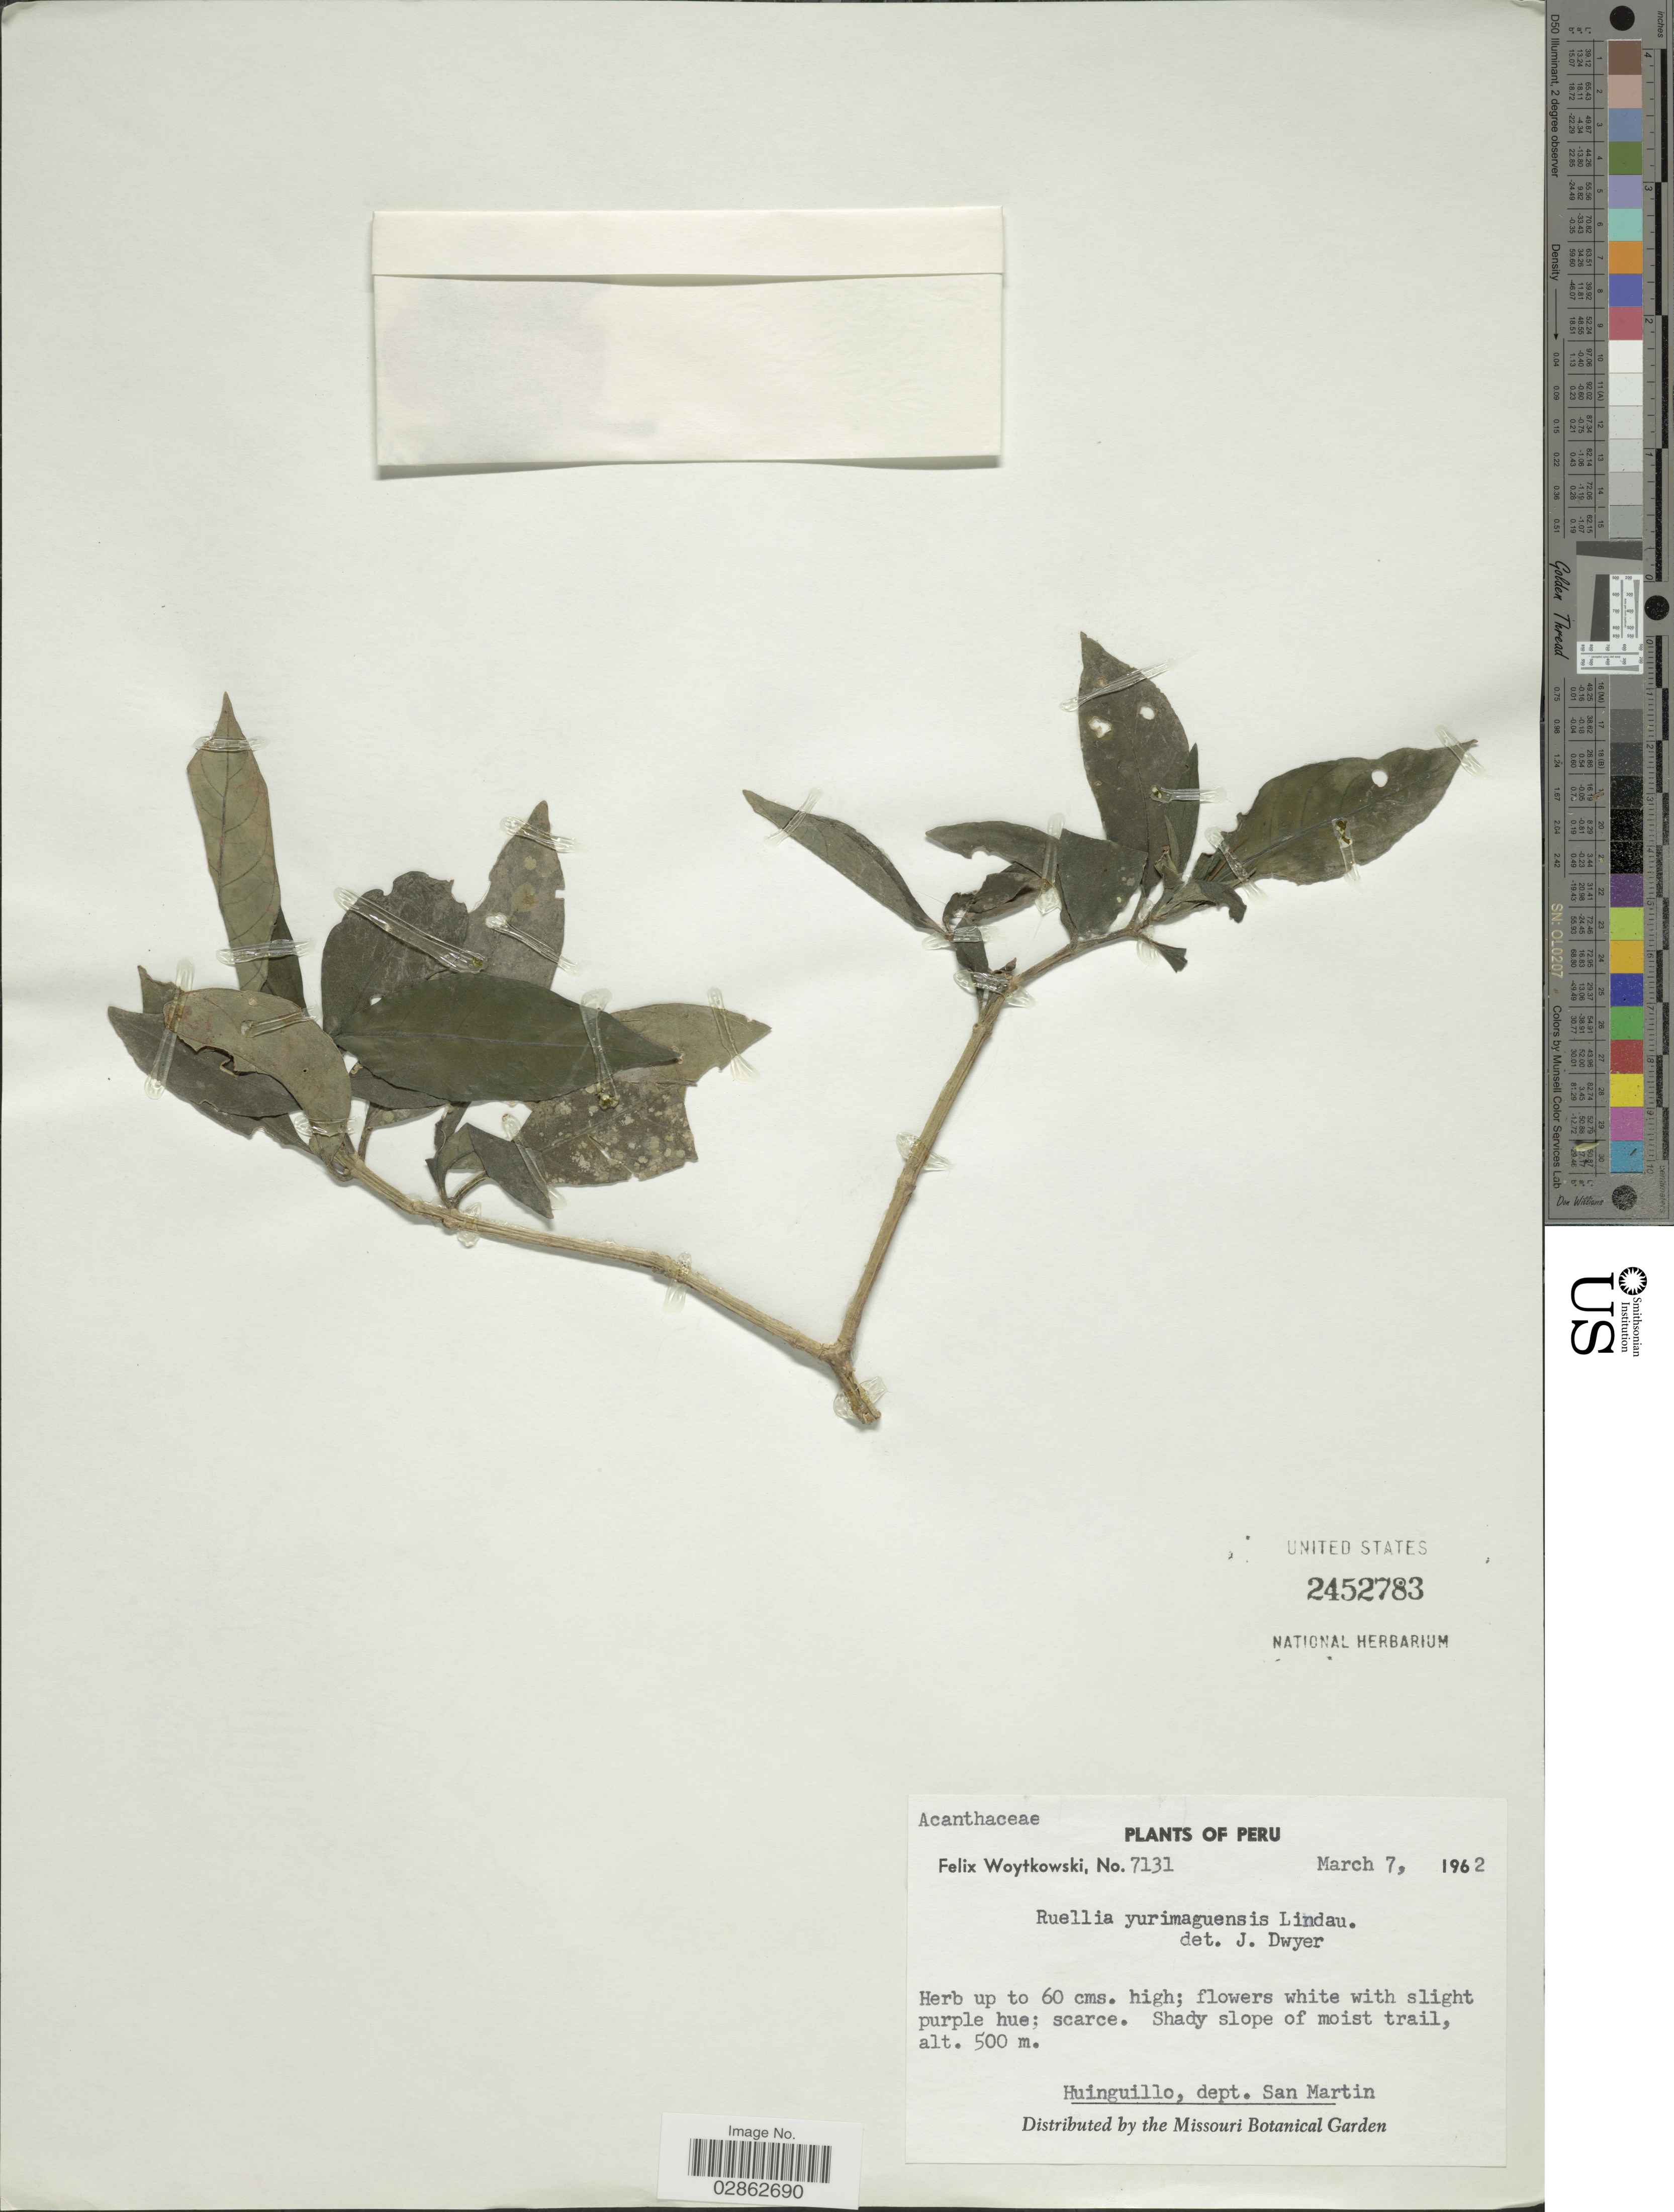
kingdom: Plantae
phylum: Tracheophyta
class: Magnoliopsida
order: Lamiales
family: Acanthaceae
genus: Ruellia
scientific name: Ruellia yurimaguensis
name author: Lindau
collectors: F. Woytkowski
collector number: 7131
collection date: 1962-03-07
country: Peru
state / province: San Martín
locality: Huinguillo, dept. San Martin.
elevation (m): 500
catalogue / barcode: US 2452783